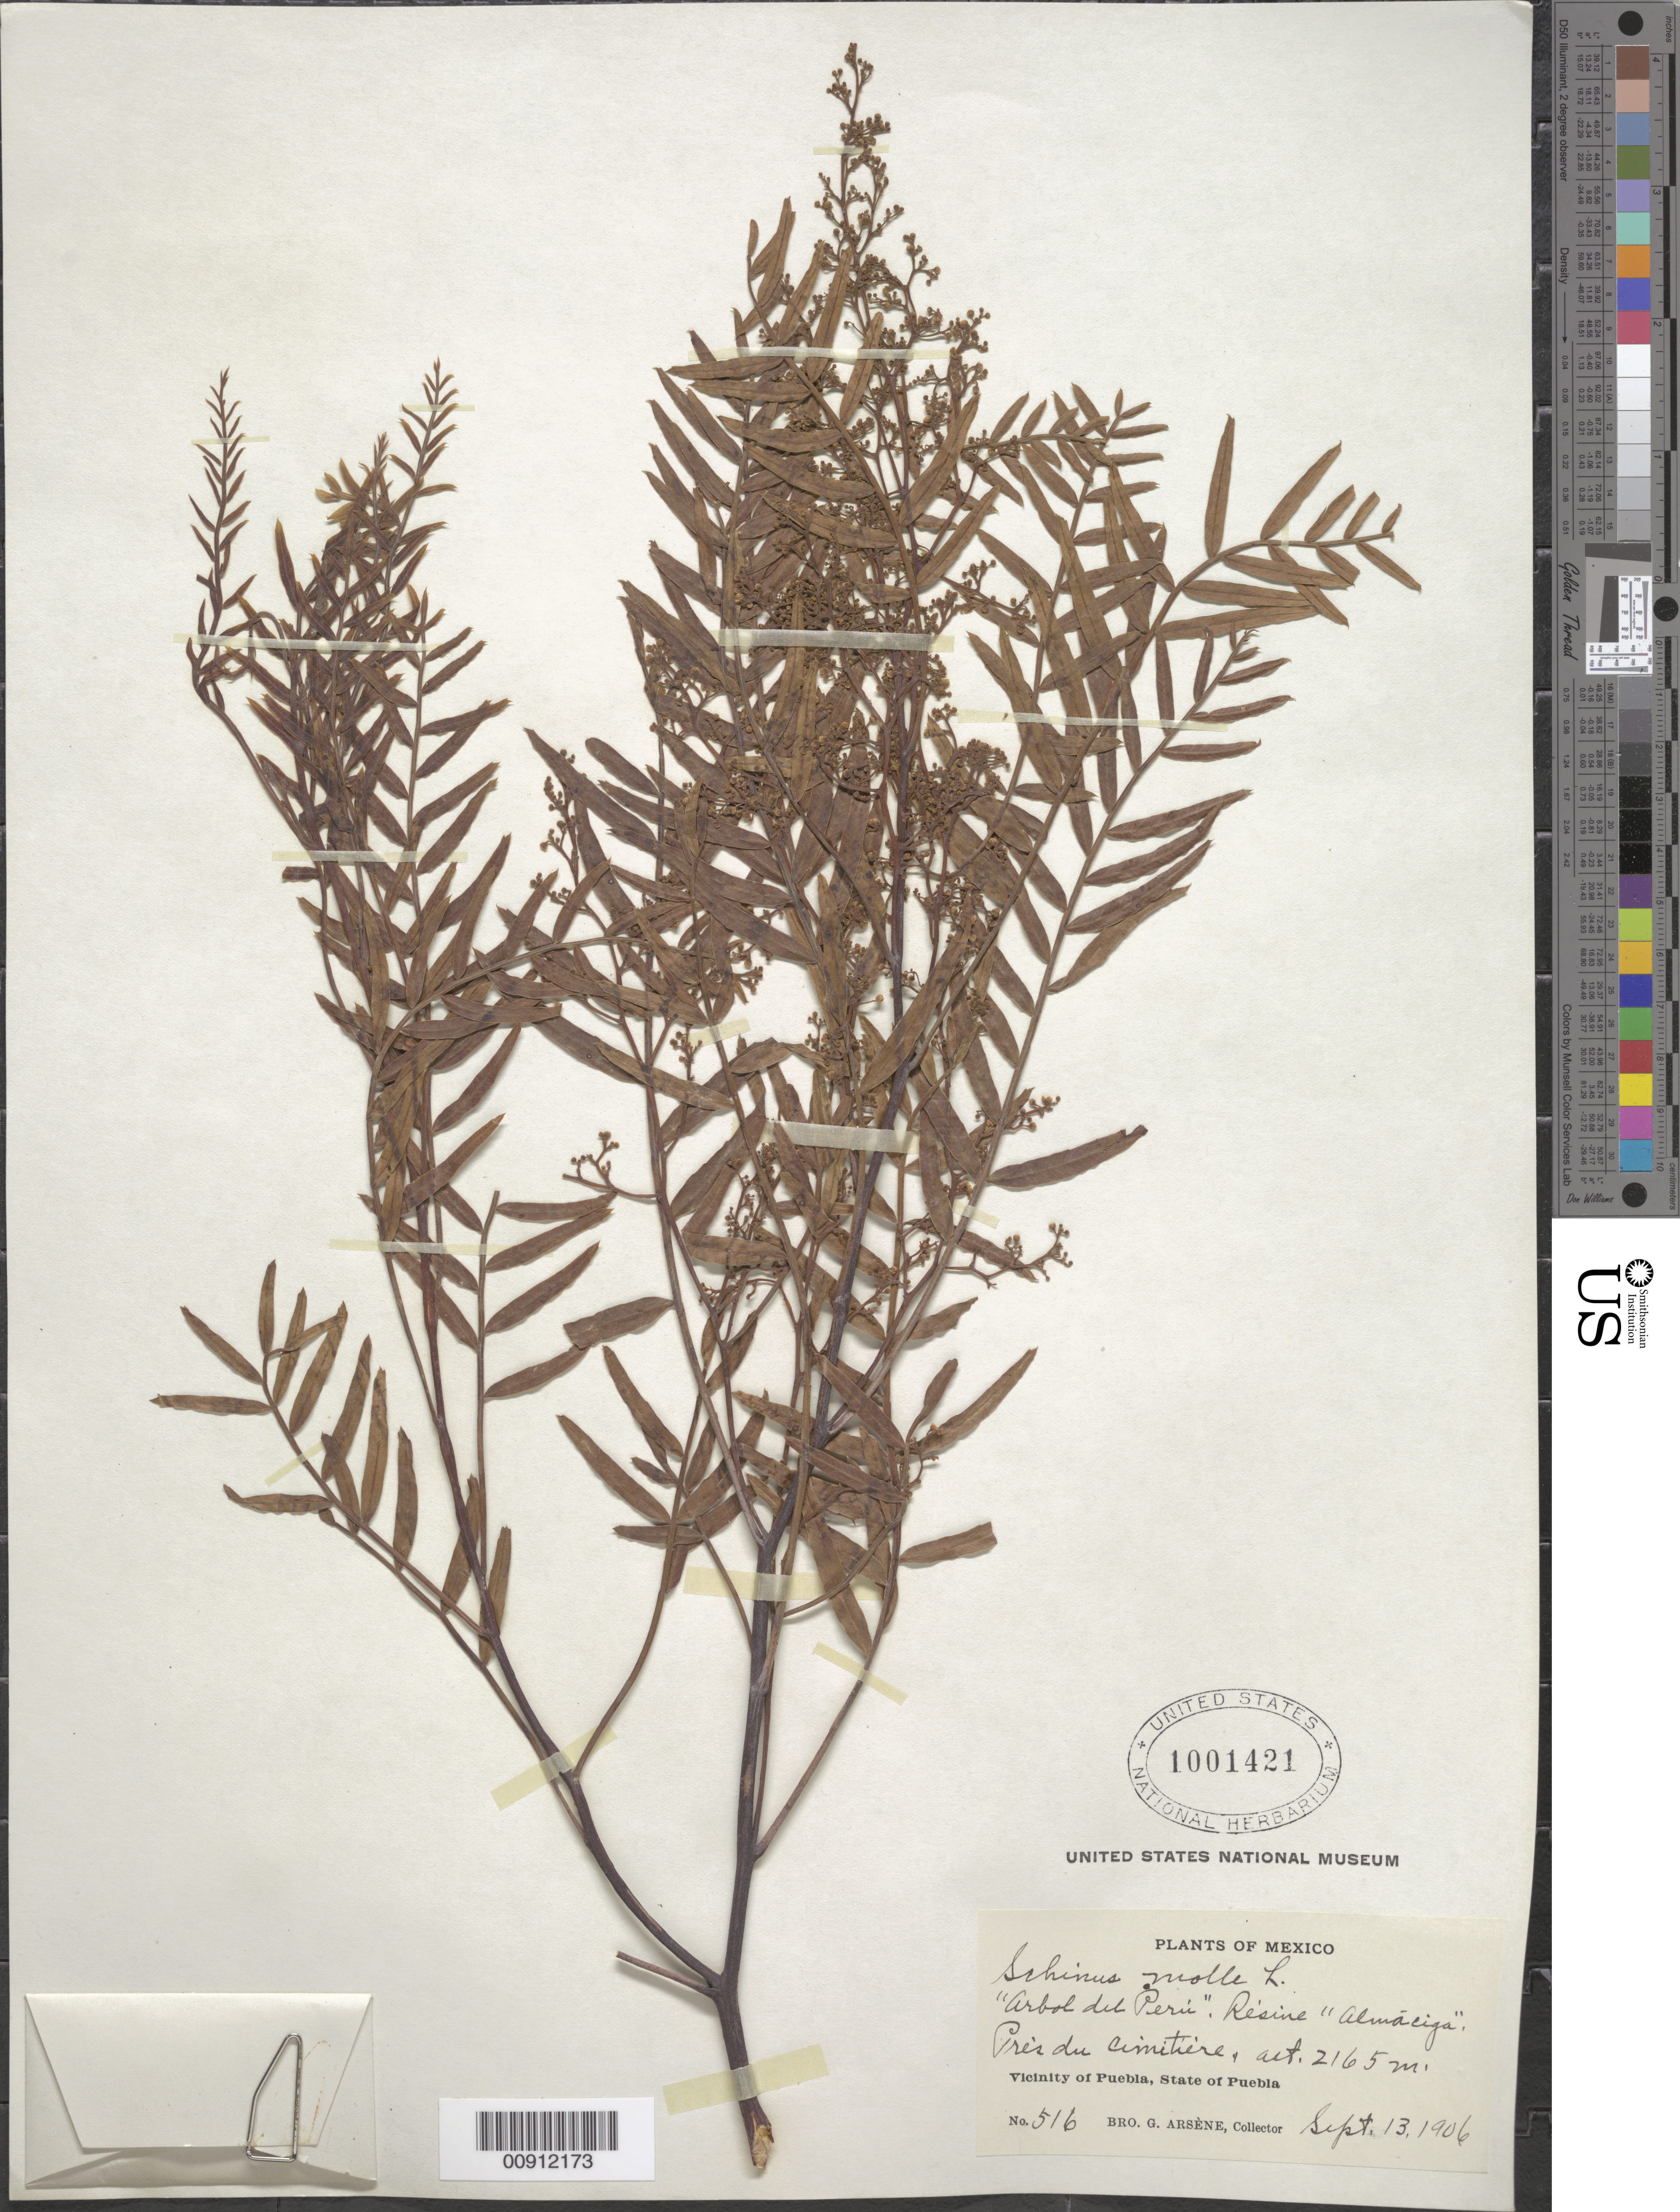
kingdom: Plantae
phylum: Tracheophyta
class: Magnoliopsida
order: Sapindales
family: Anacardiaceae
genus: Schinus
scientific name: Schinus areira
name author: L.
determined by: Mitchell, John D.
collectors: Bro. G. Arsène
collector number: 516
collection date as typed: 13 Sep 1906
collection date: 1906-09-13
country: Mexico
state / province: Puebla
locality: Près du cimetière. Vicinity of Puebla, State of Puebla.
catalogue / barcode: US 1001421